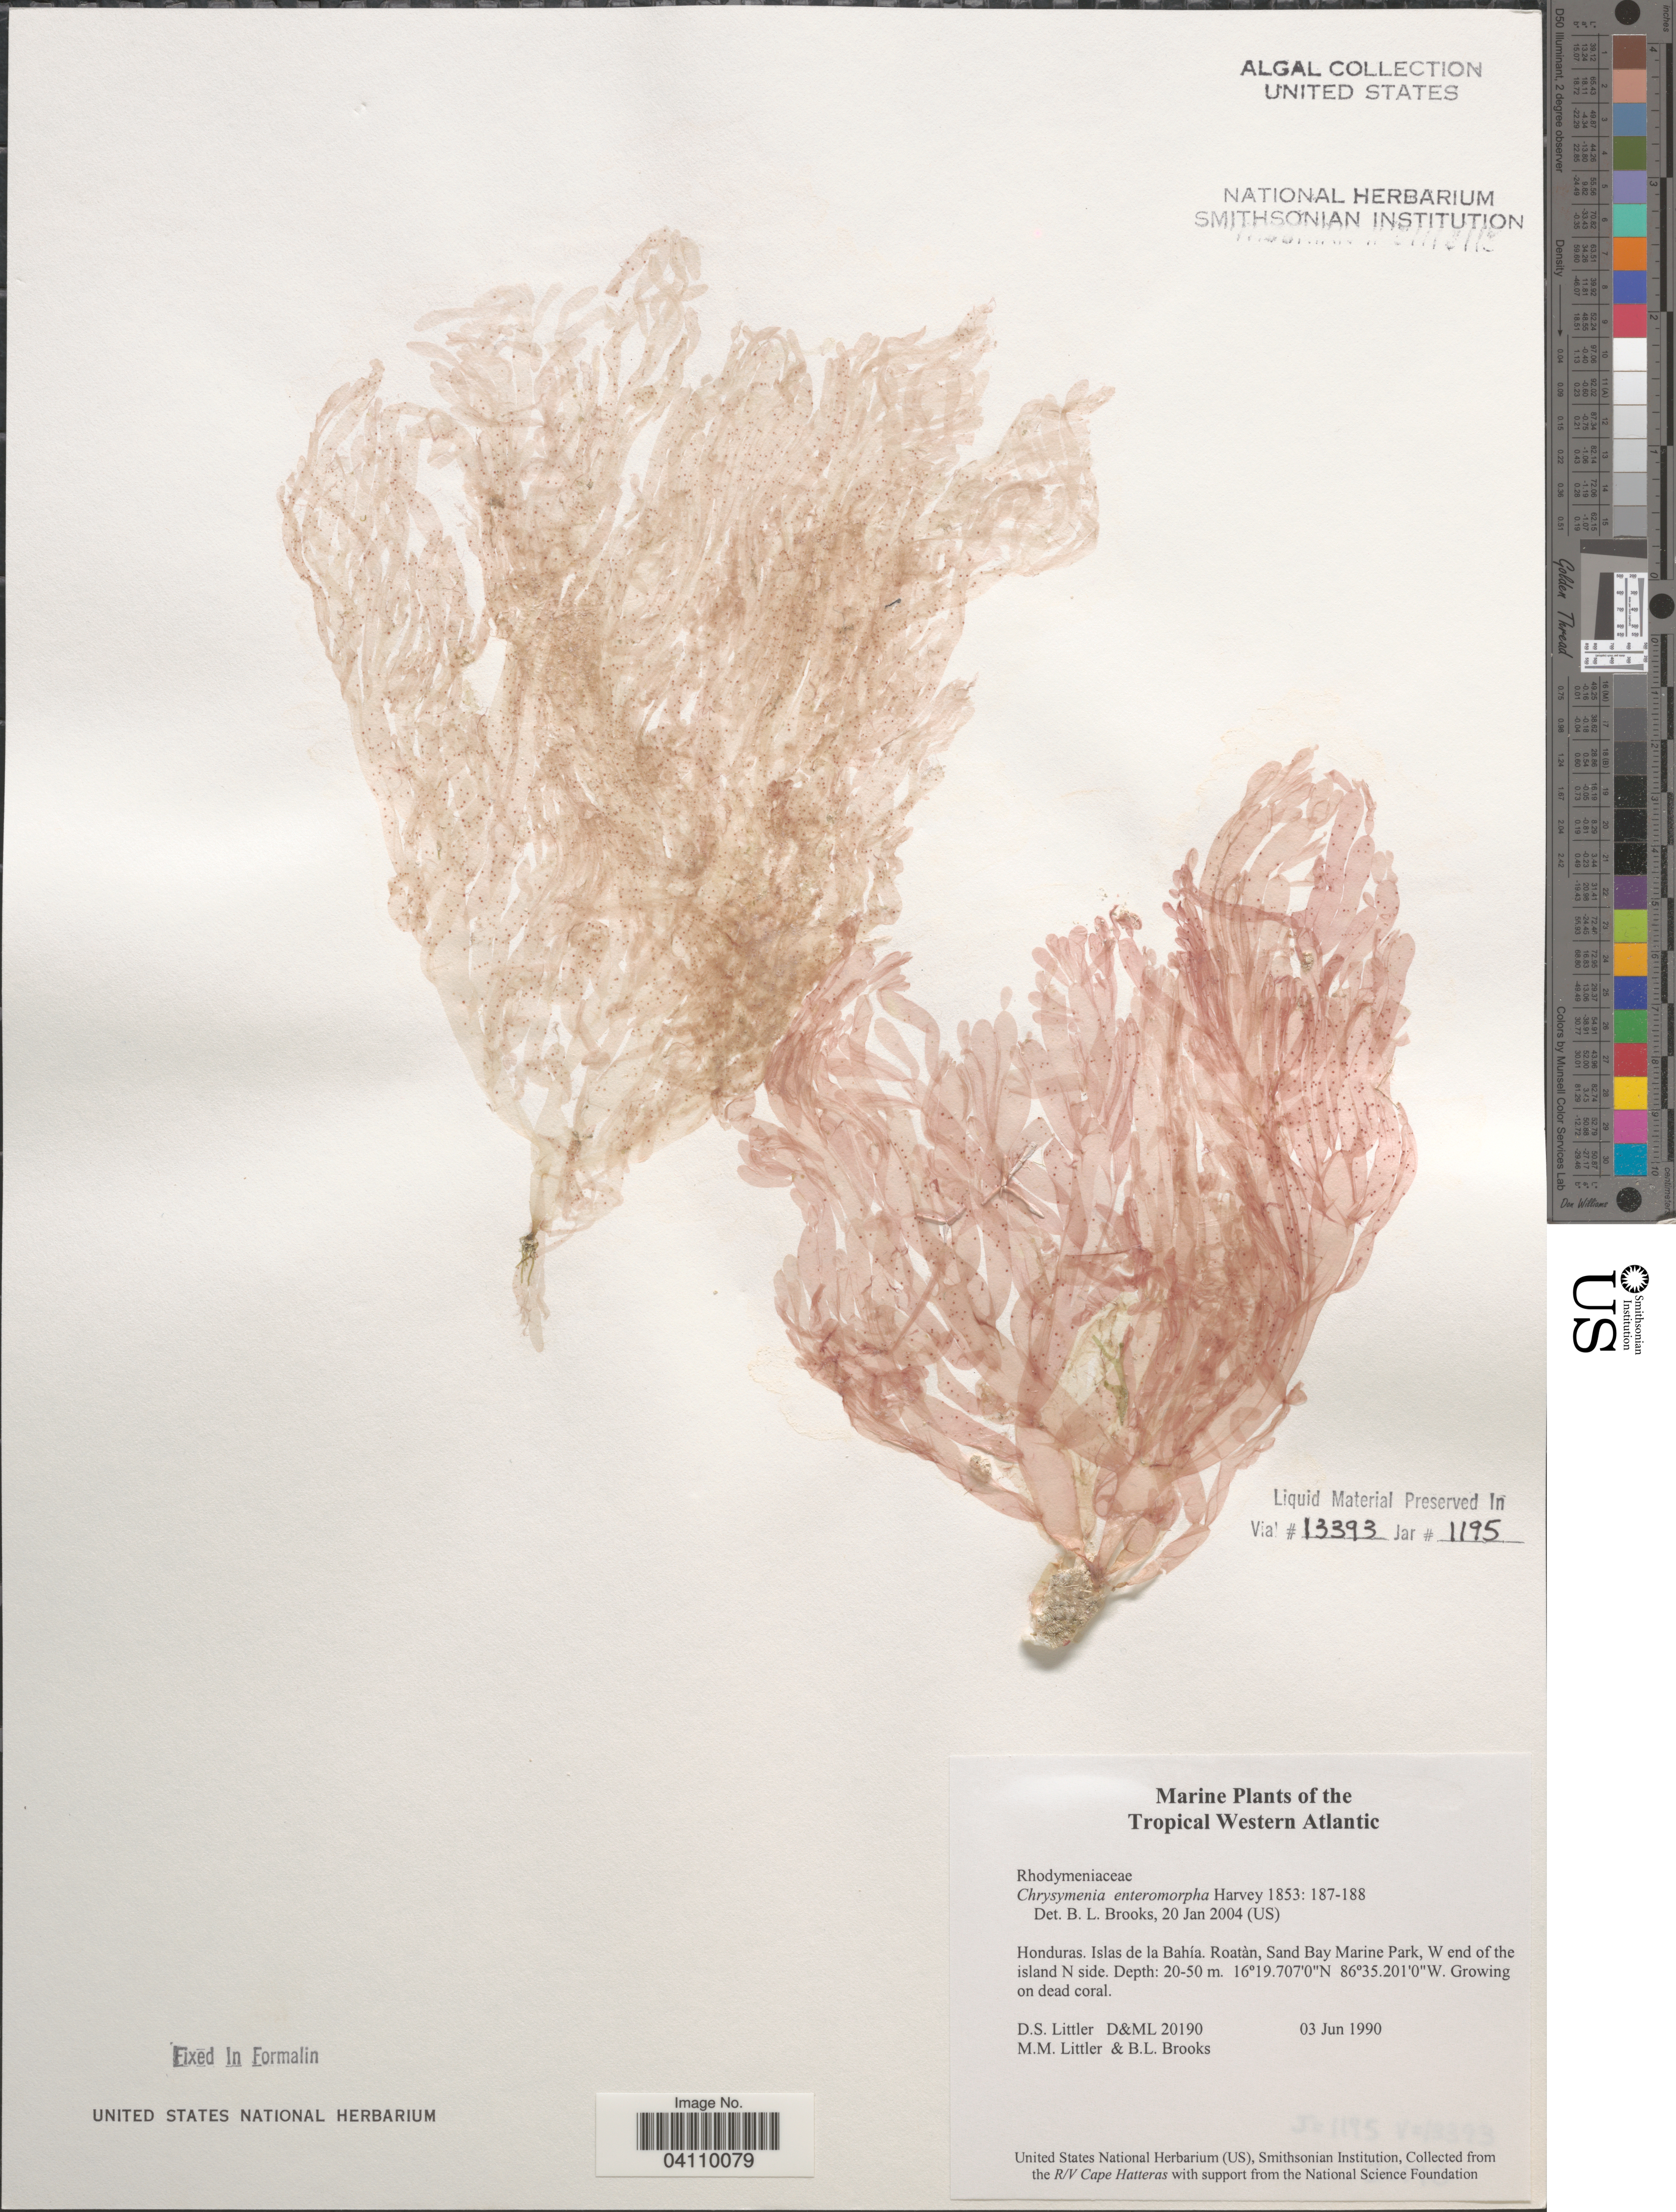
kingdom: Plantae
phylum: Rhodophyta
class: Florideophyceae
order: Rhodymeniales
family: Rhodymeniaceae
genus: Botryocladia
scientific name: Botryocladia enteromorpha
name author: (Harv.) W.E. Schmidt et al. in W.E. Schmidt et al.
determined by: Algae name updating Project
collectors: D. S. Littler & B. Brooks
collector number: D&ML 20190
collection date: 1990-06-03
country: Honduras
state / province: Islas de la Bahía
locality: Tropical Western Atlantic. Roatàn, Sand Bay Marine Park, W end of the island N side.